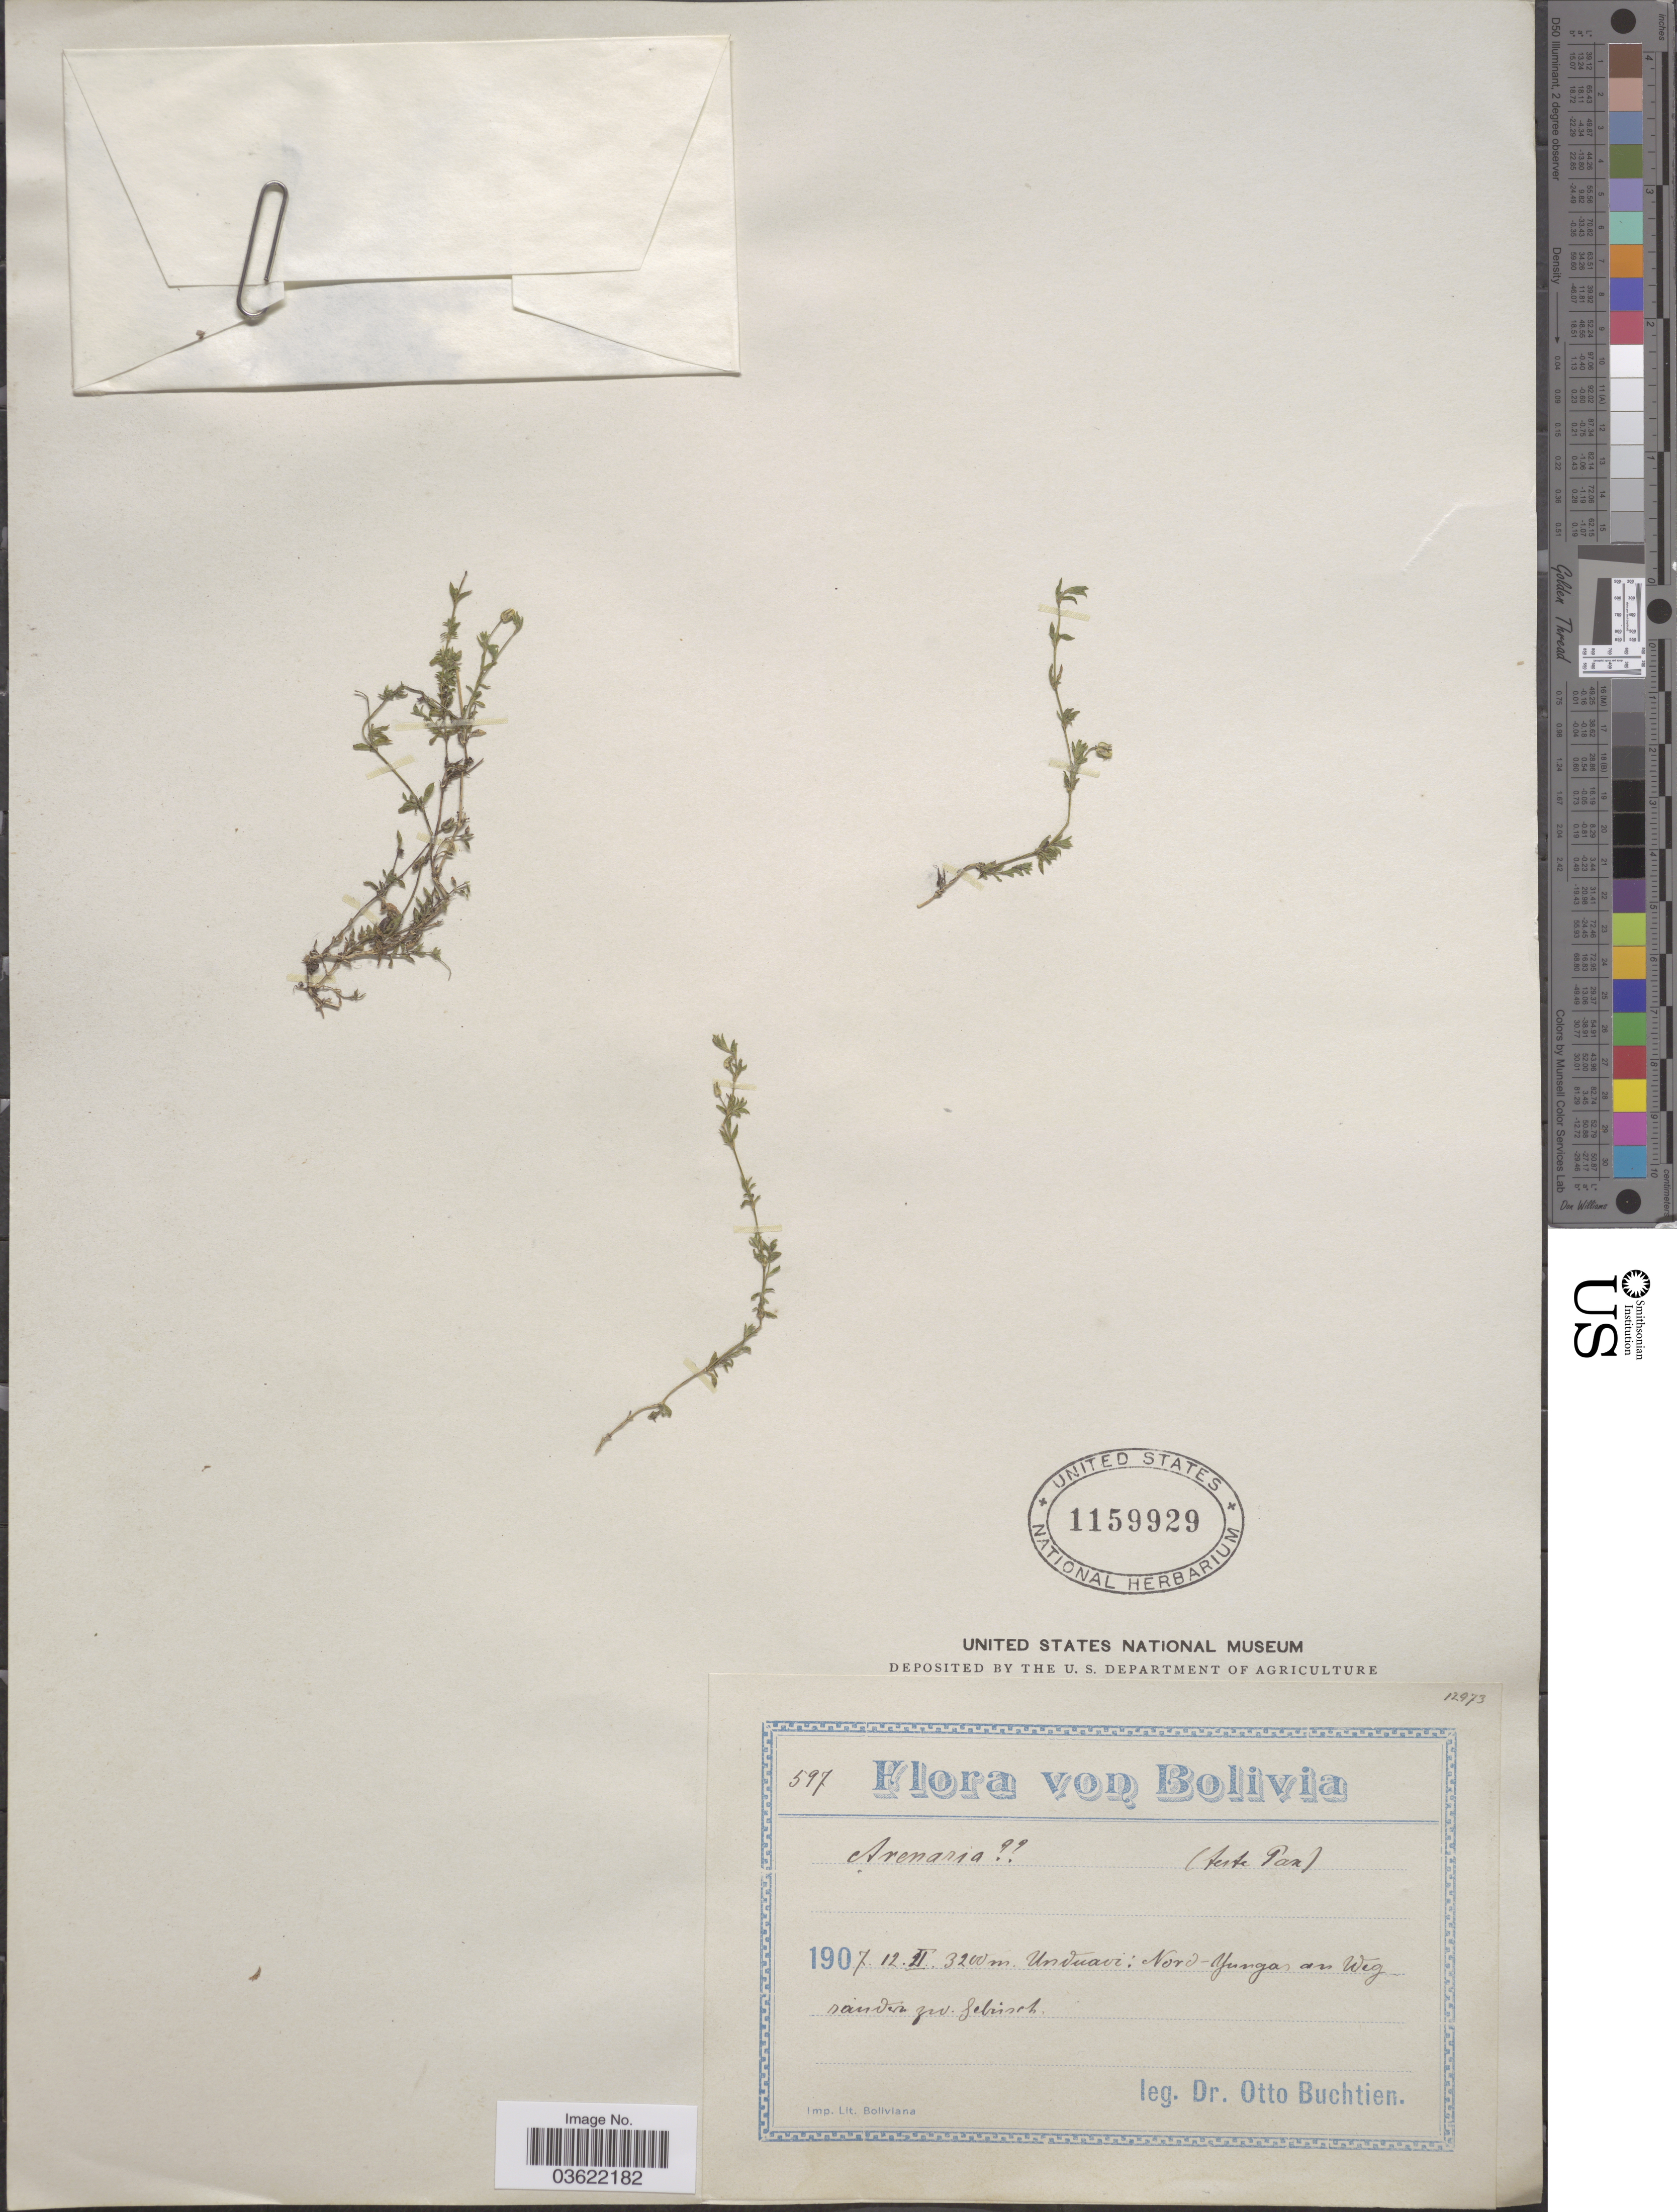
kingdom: Plantae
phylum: Tracheophyta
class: Magnoliopsida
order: Caryophyllales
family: Caryophyllaceae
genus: Arenaria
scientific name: Arenaria sp.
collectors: O. Buchtien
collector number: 597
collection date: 1907-02-12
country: Bolivia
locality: Unduavi: Nord-Yungas an Weg sander zw. gebüsch.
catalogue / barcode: US 1159929